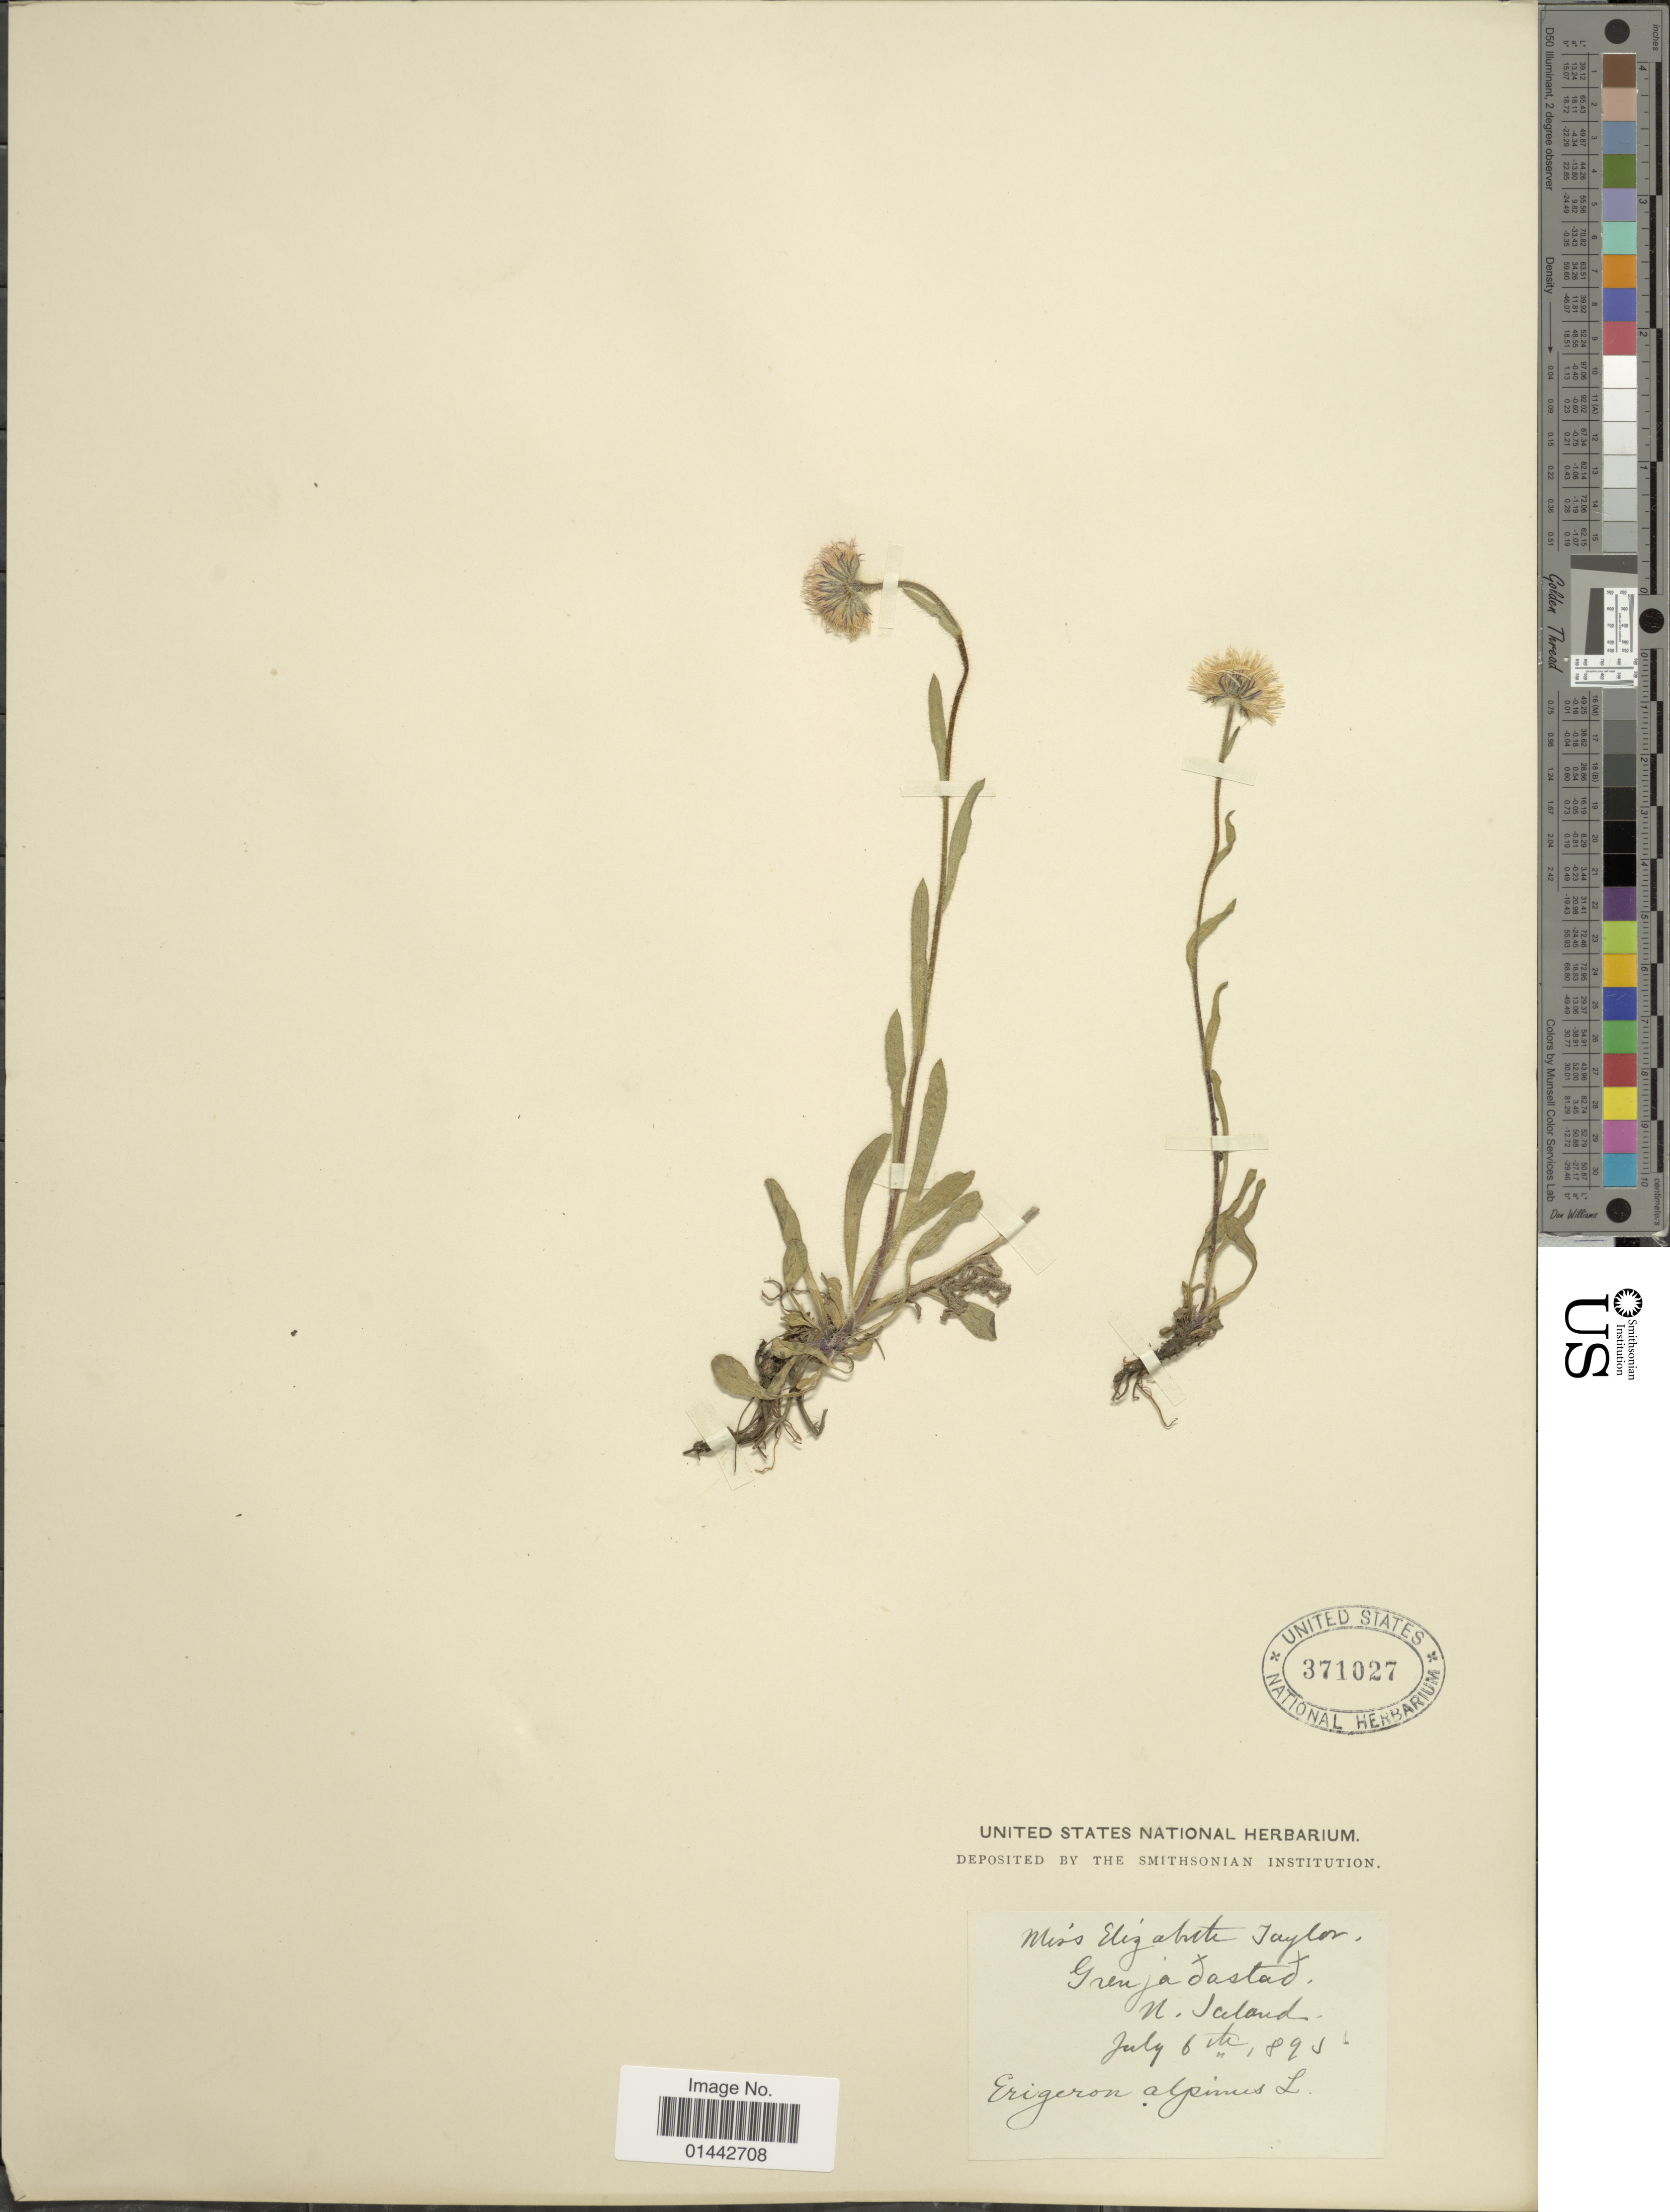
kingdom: Plantae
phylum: Tracheophyta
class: Magnoliopsida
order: Asterales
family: Asteraceae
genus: Erigeron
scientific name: Erigeron alpinus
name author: L.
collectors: E. L. Taylor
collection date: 1895-07-06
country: Iceland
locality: N. Iceland., Grenjaðastað.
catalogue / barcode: US 371027